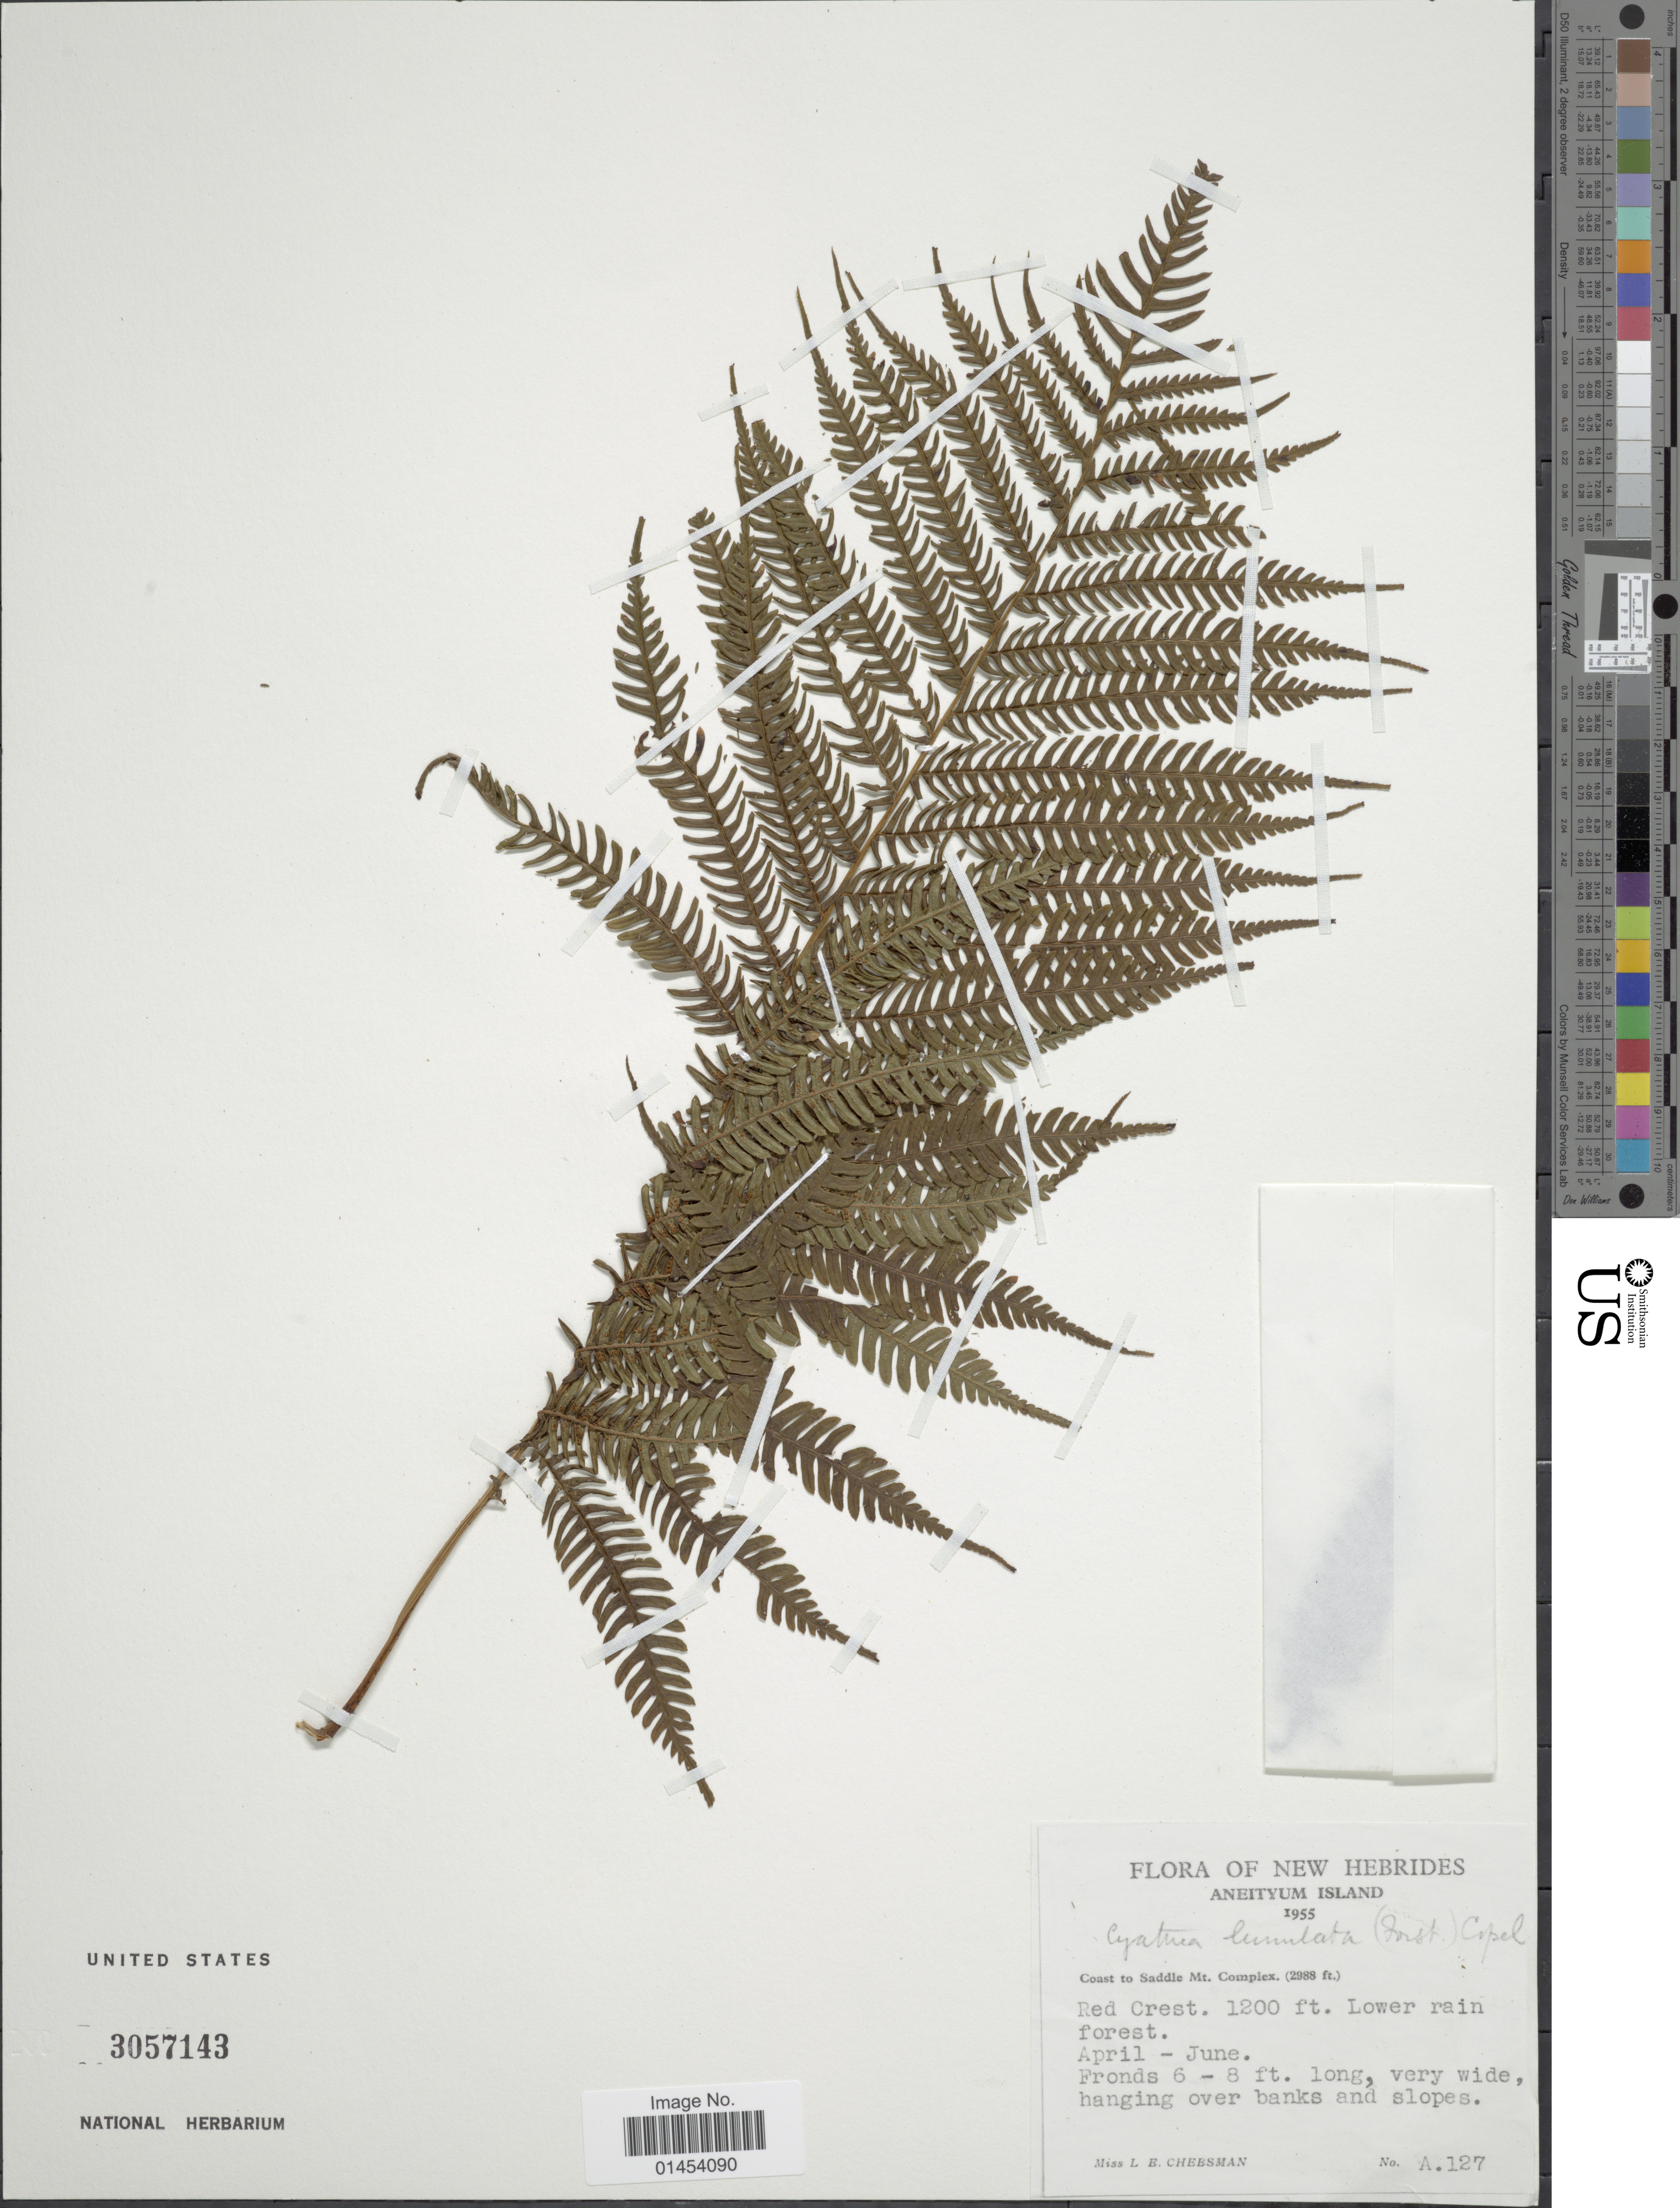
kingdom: Plantae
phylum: Tracheophyta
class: Polypodiopsida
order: Cyatheales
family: Cyatheaceae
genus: Cyathea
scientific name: Cyathea lunulata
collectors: L. E. Cheesman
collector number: A.127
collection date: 1955-04/1955-06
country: Vanuatu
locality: New Hebrides. Aneityum Island. Coast to Saddle Mt. Complex, Red Crest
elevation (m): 366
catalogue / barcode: US 3057143